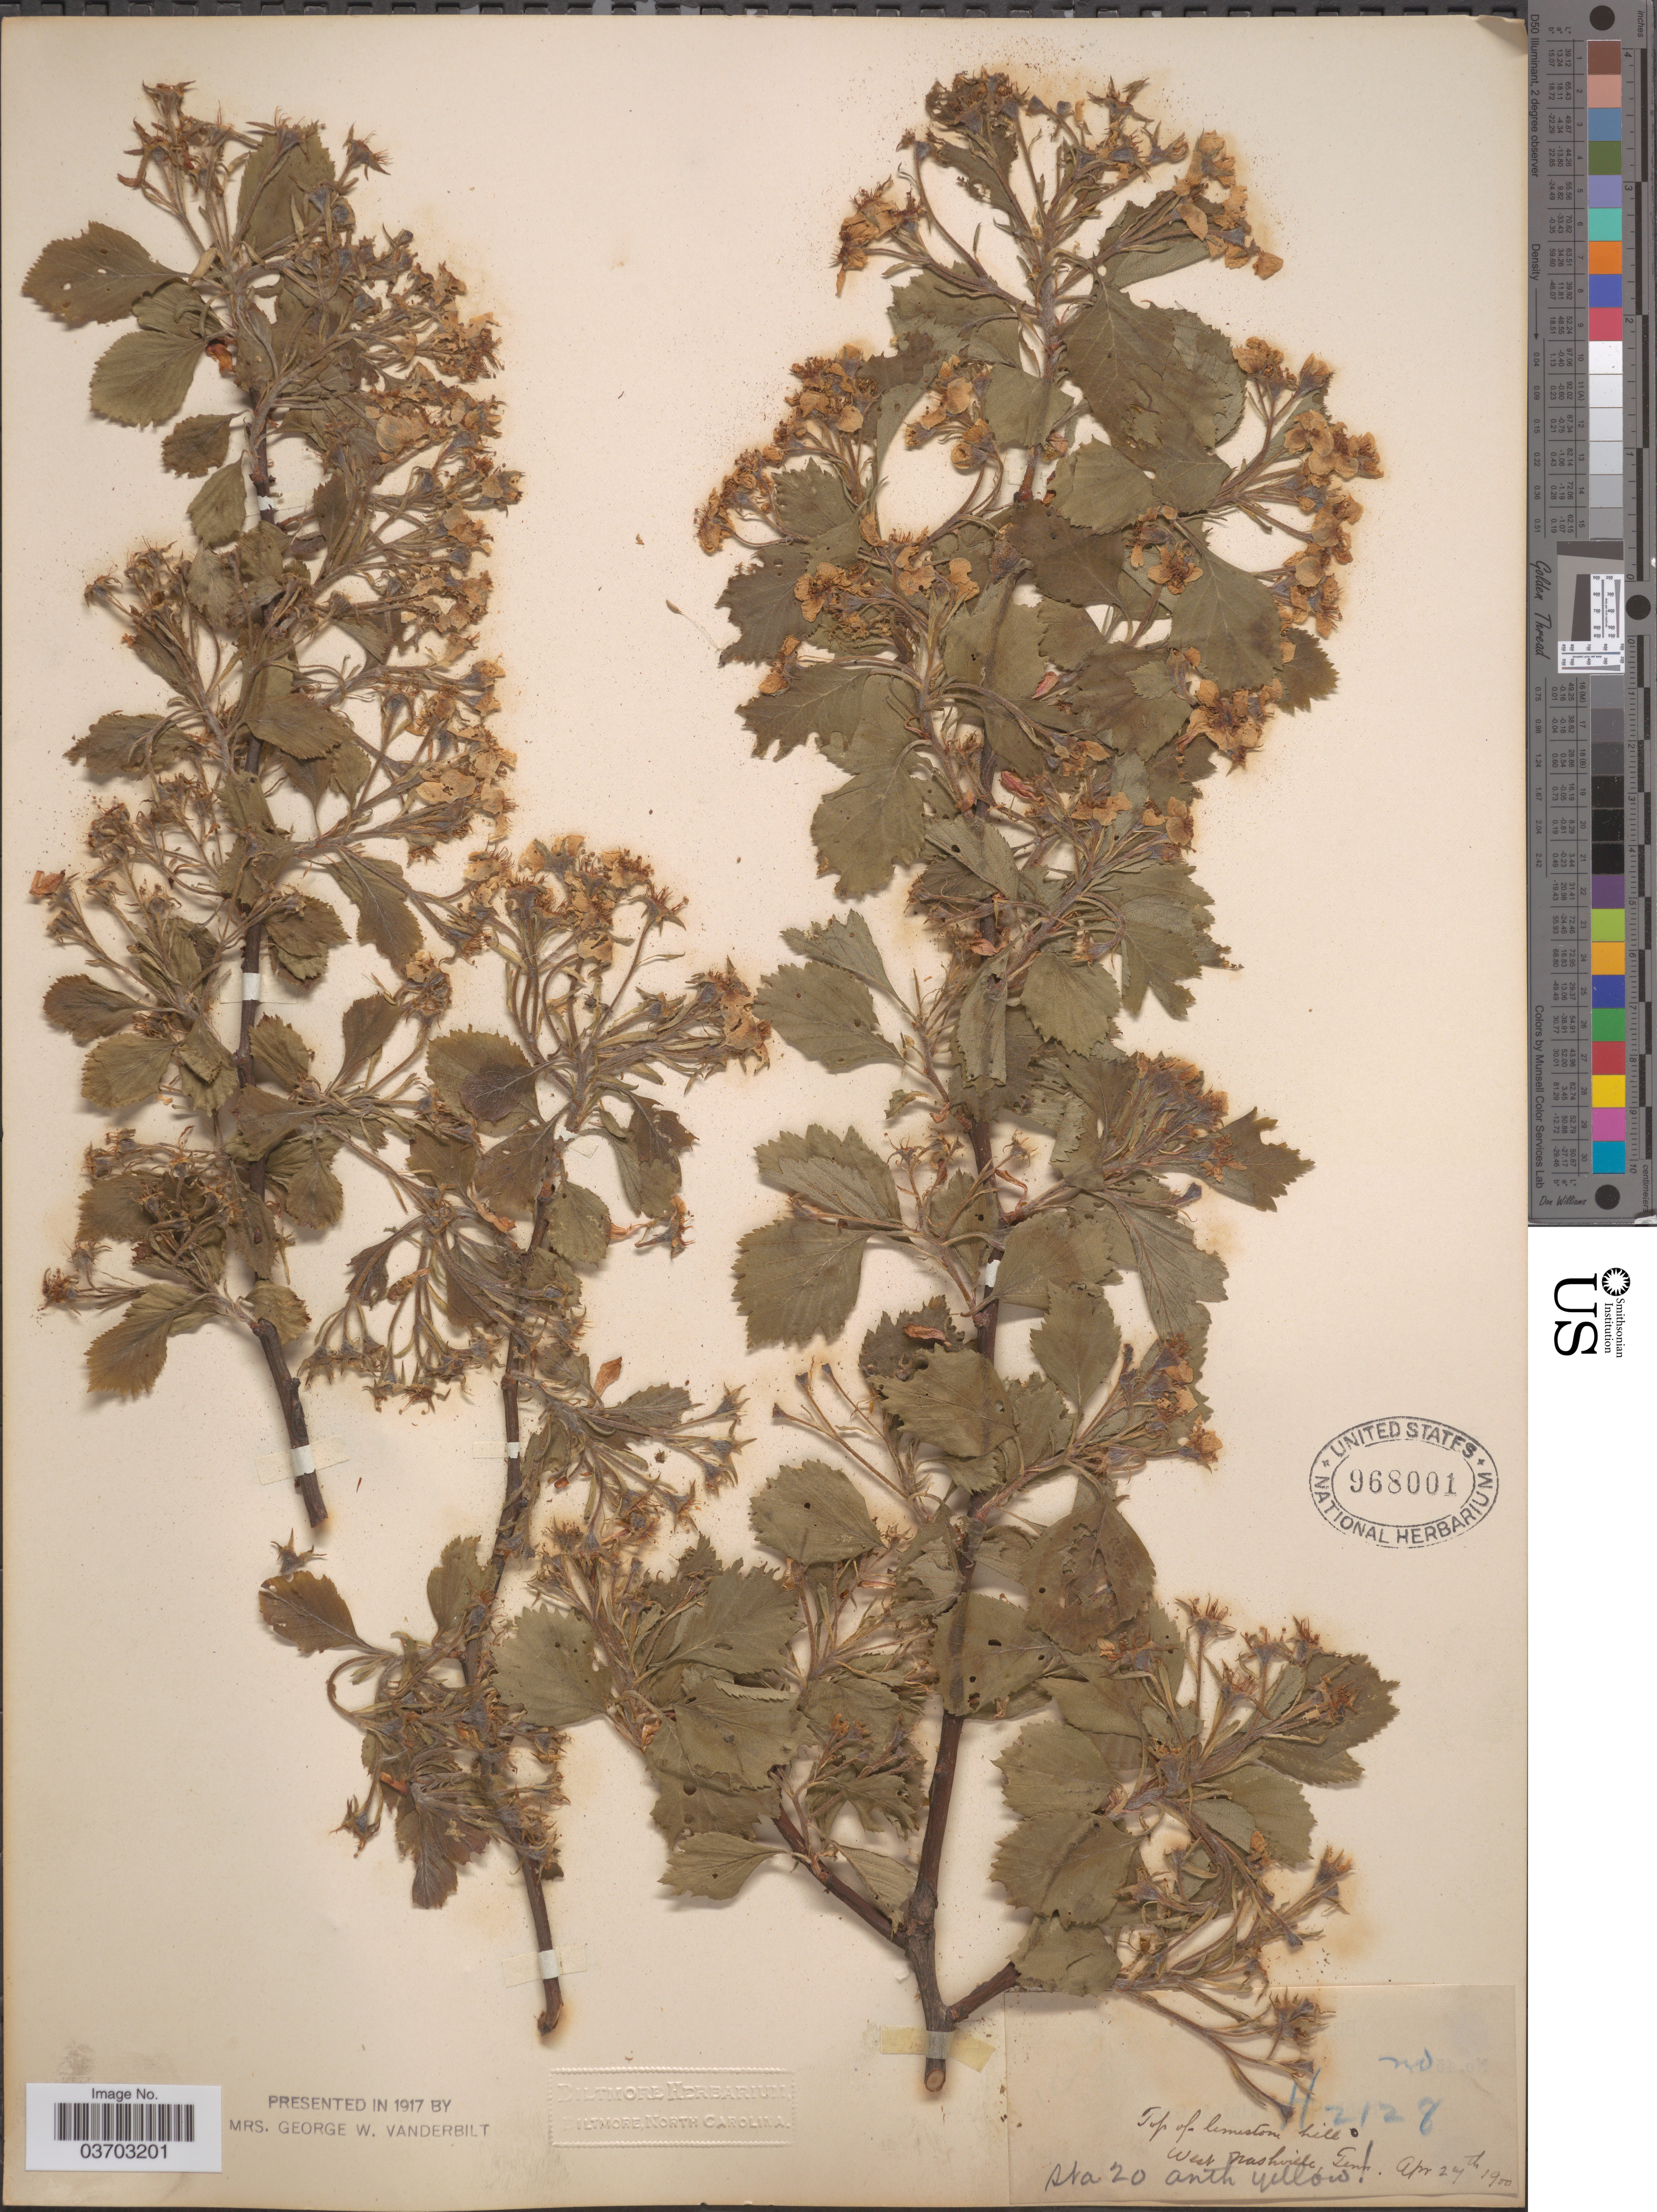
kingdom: Plantae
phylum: Tracheophyta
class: Magnoliopsida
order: Rosales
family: Rosaceae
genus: Crataegus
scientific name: Crataegus sp.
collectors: ex herb. Biltmore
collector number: H2128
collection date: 1900-04-24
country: United States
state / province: Tennessee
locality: West Nashville.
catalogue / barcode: US 968001